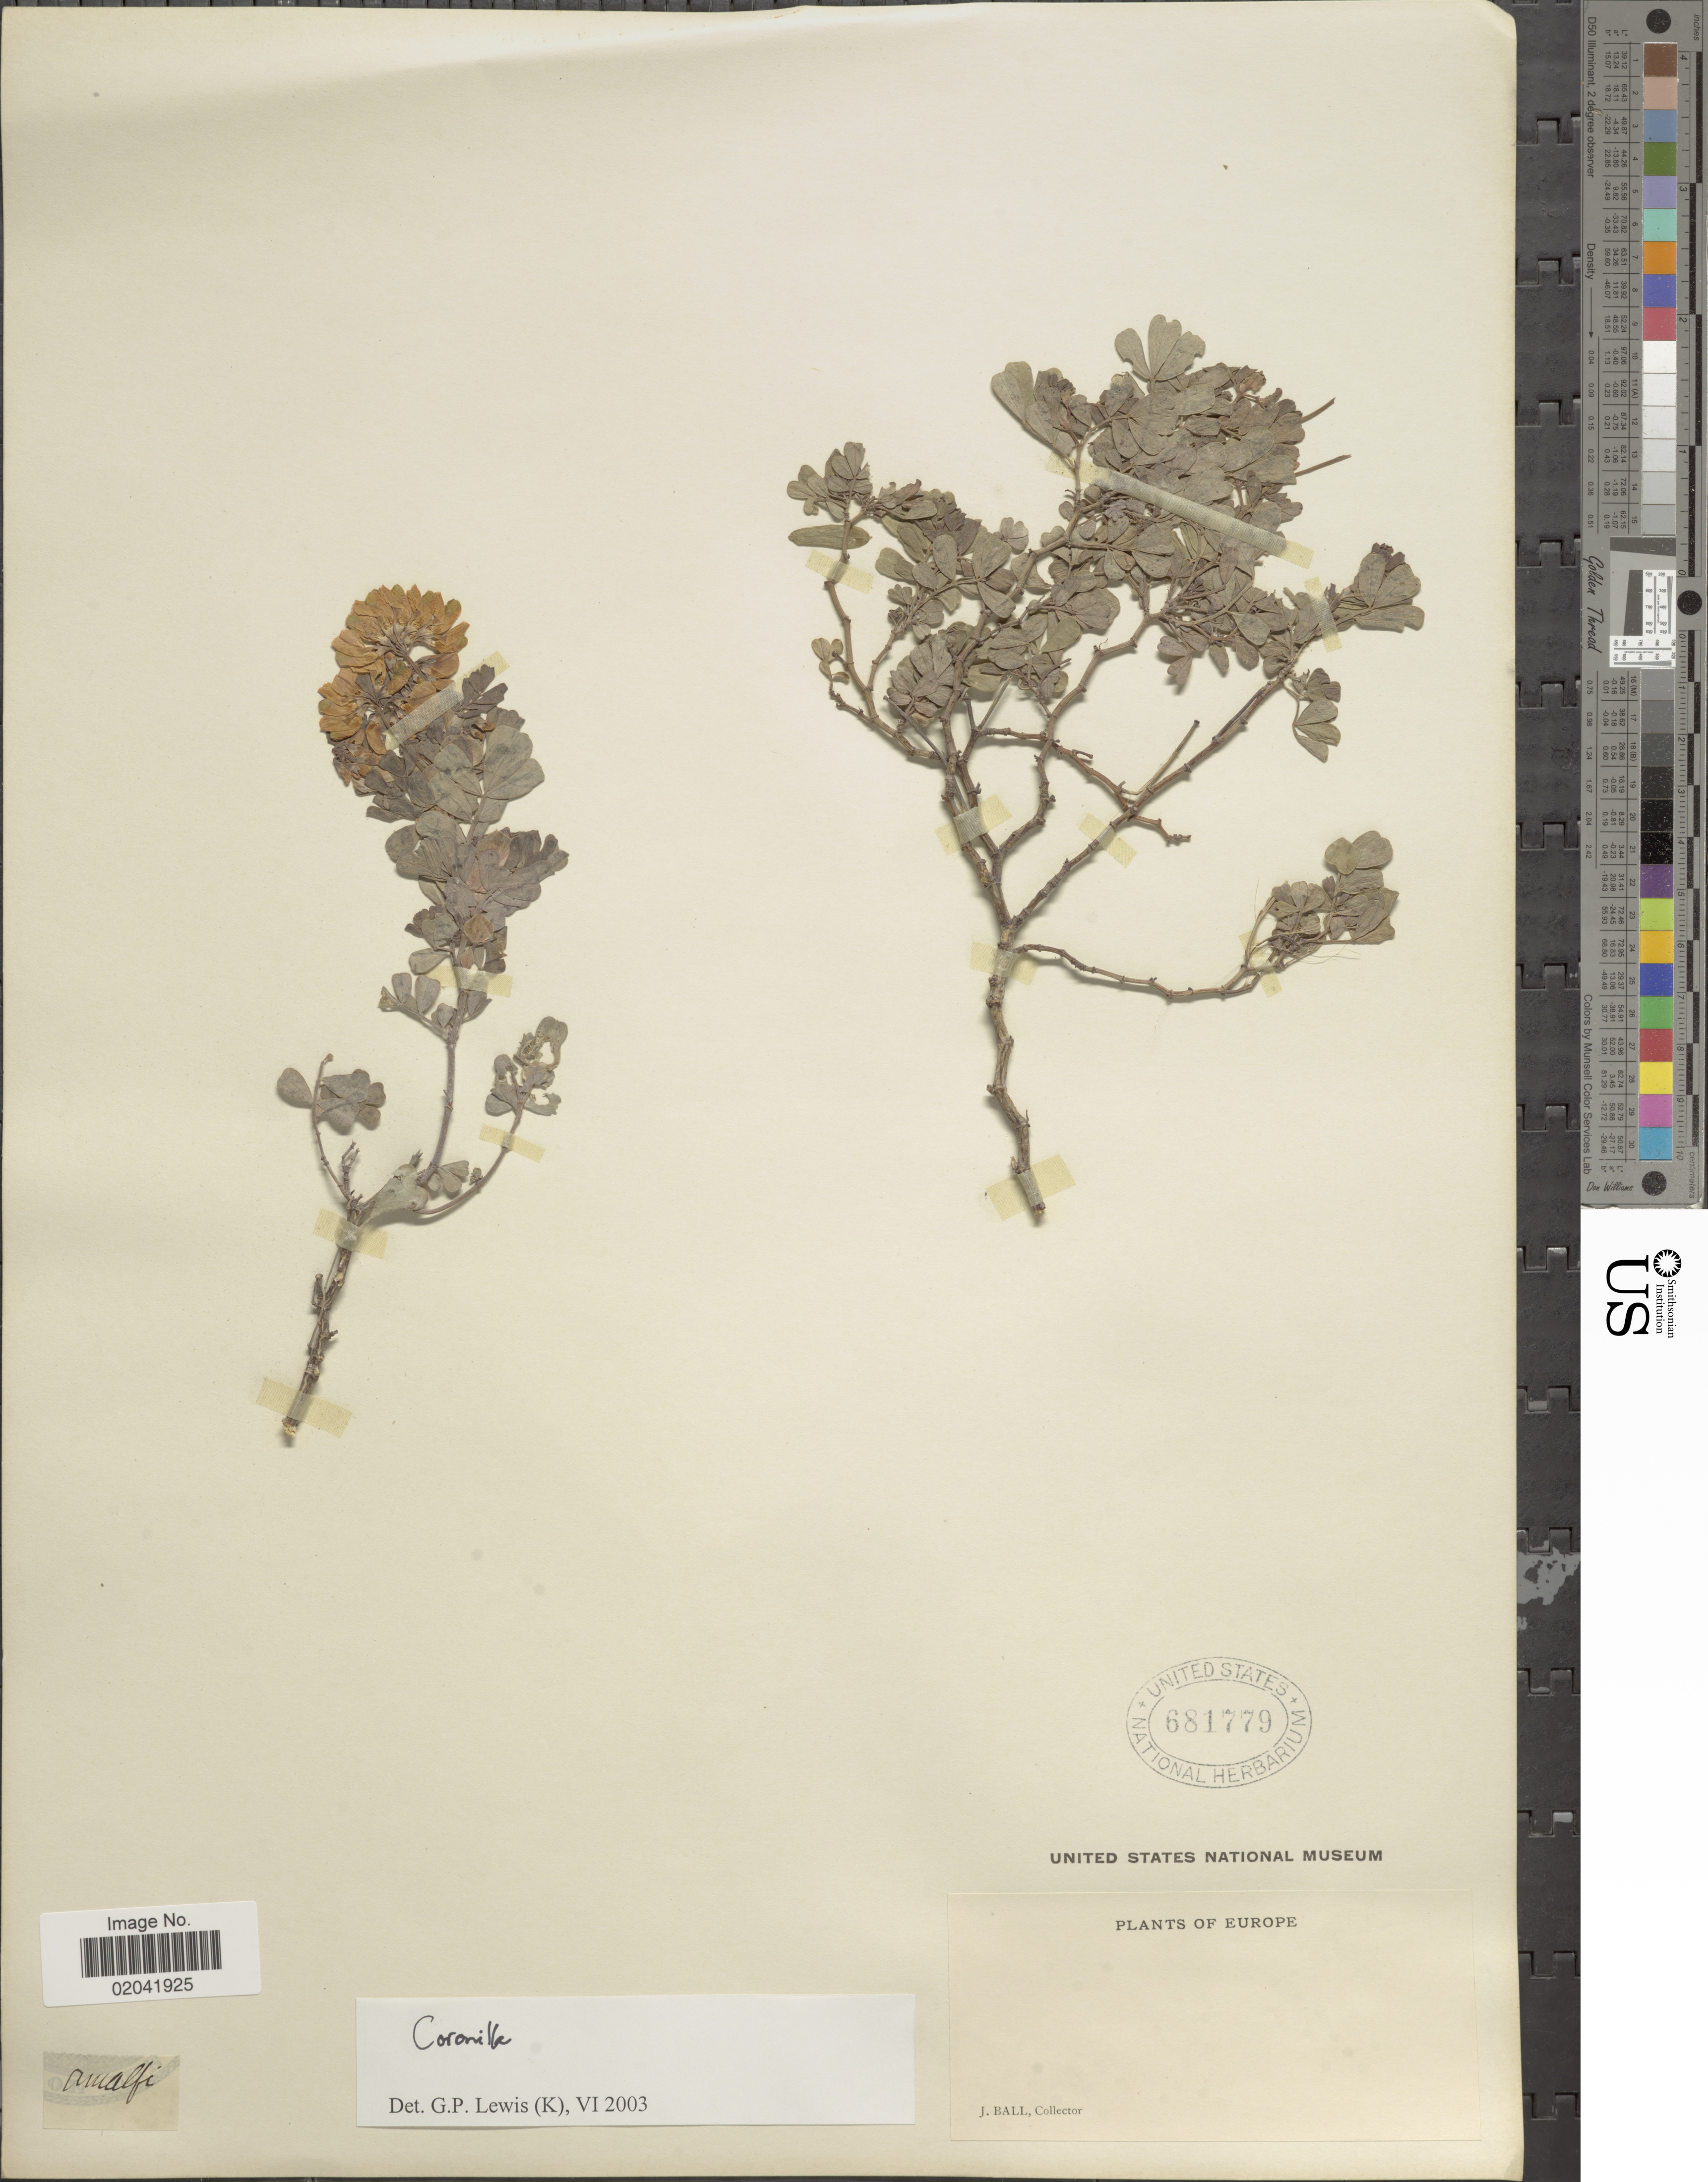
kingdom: Plantae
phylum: Tracheophyta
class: Magnoliopsida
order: Fabales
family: Fabaceae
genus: Coronilla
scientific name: Coronilla sp.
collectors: J. Ball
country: Italy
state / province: Campania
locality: Europe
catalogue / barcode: US 681779